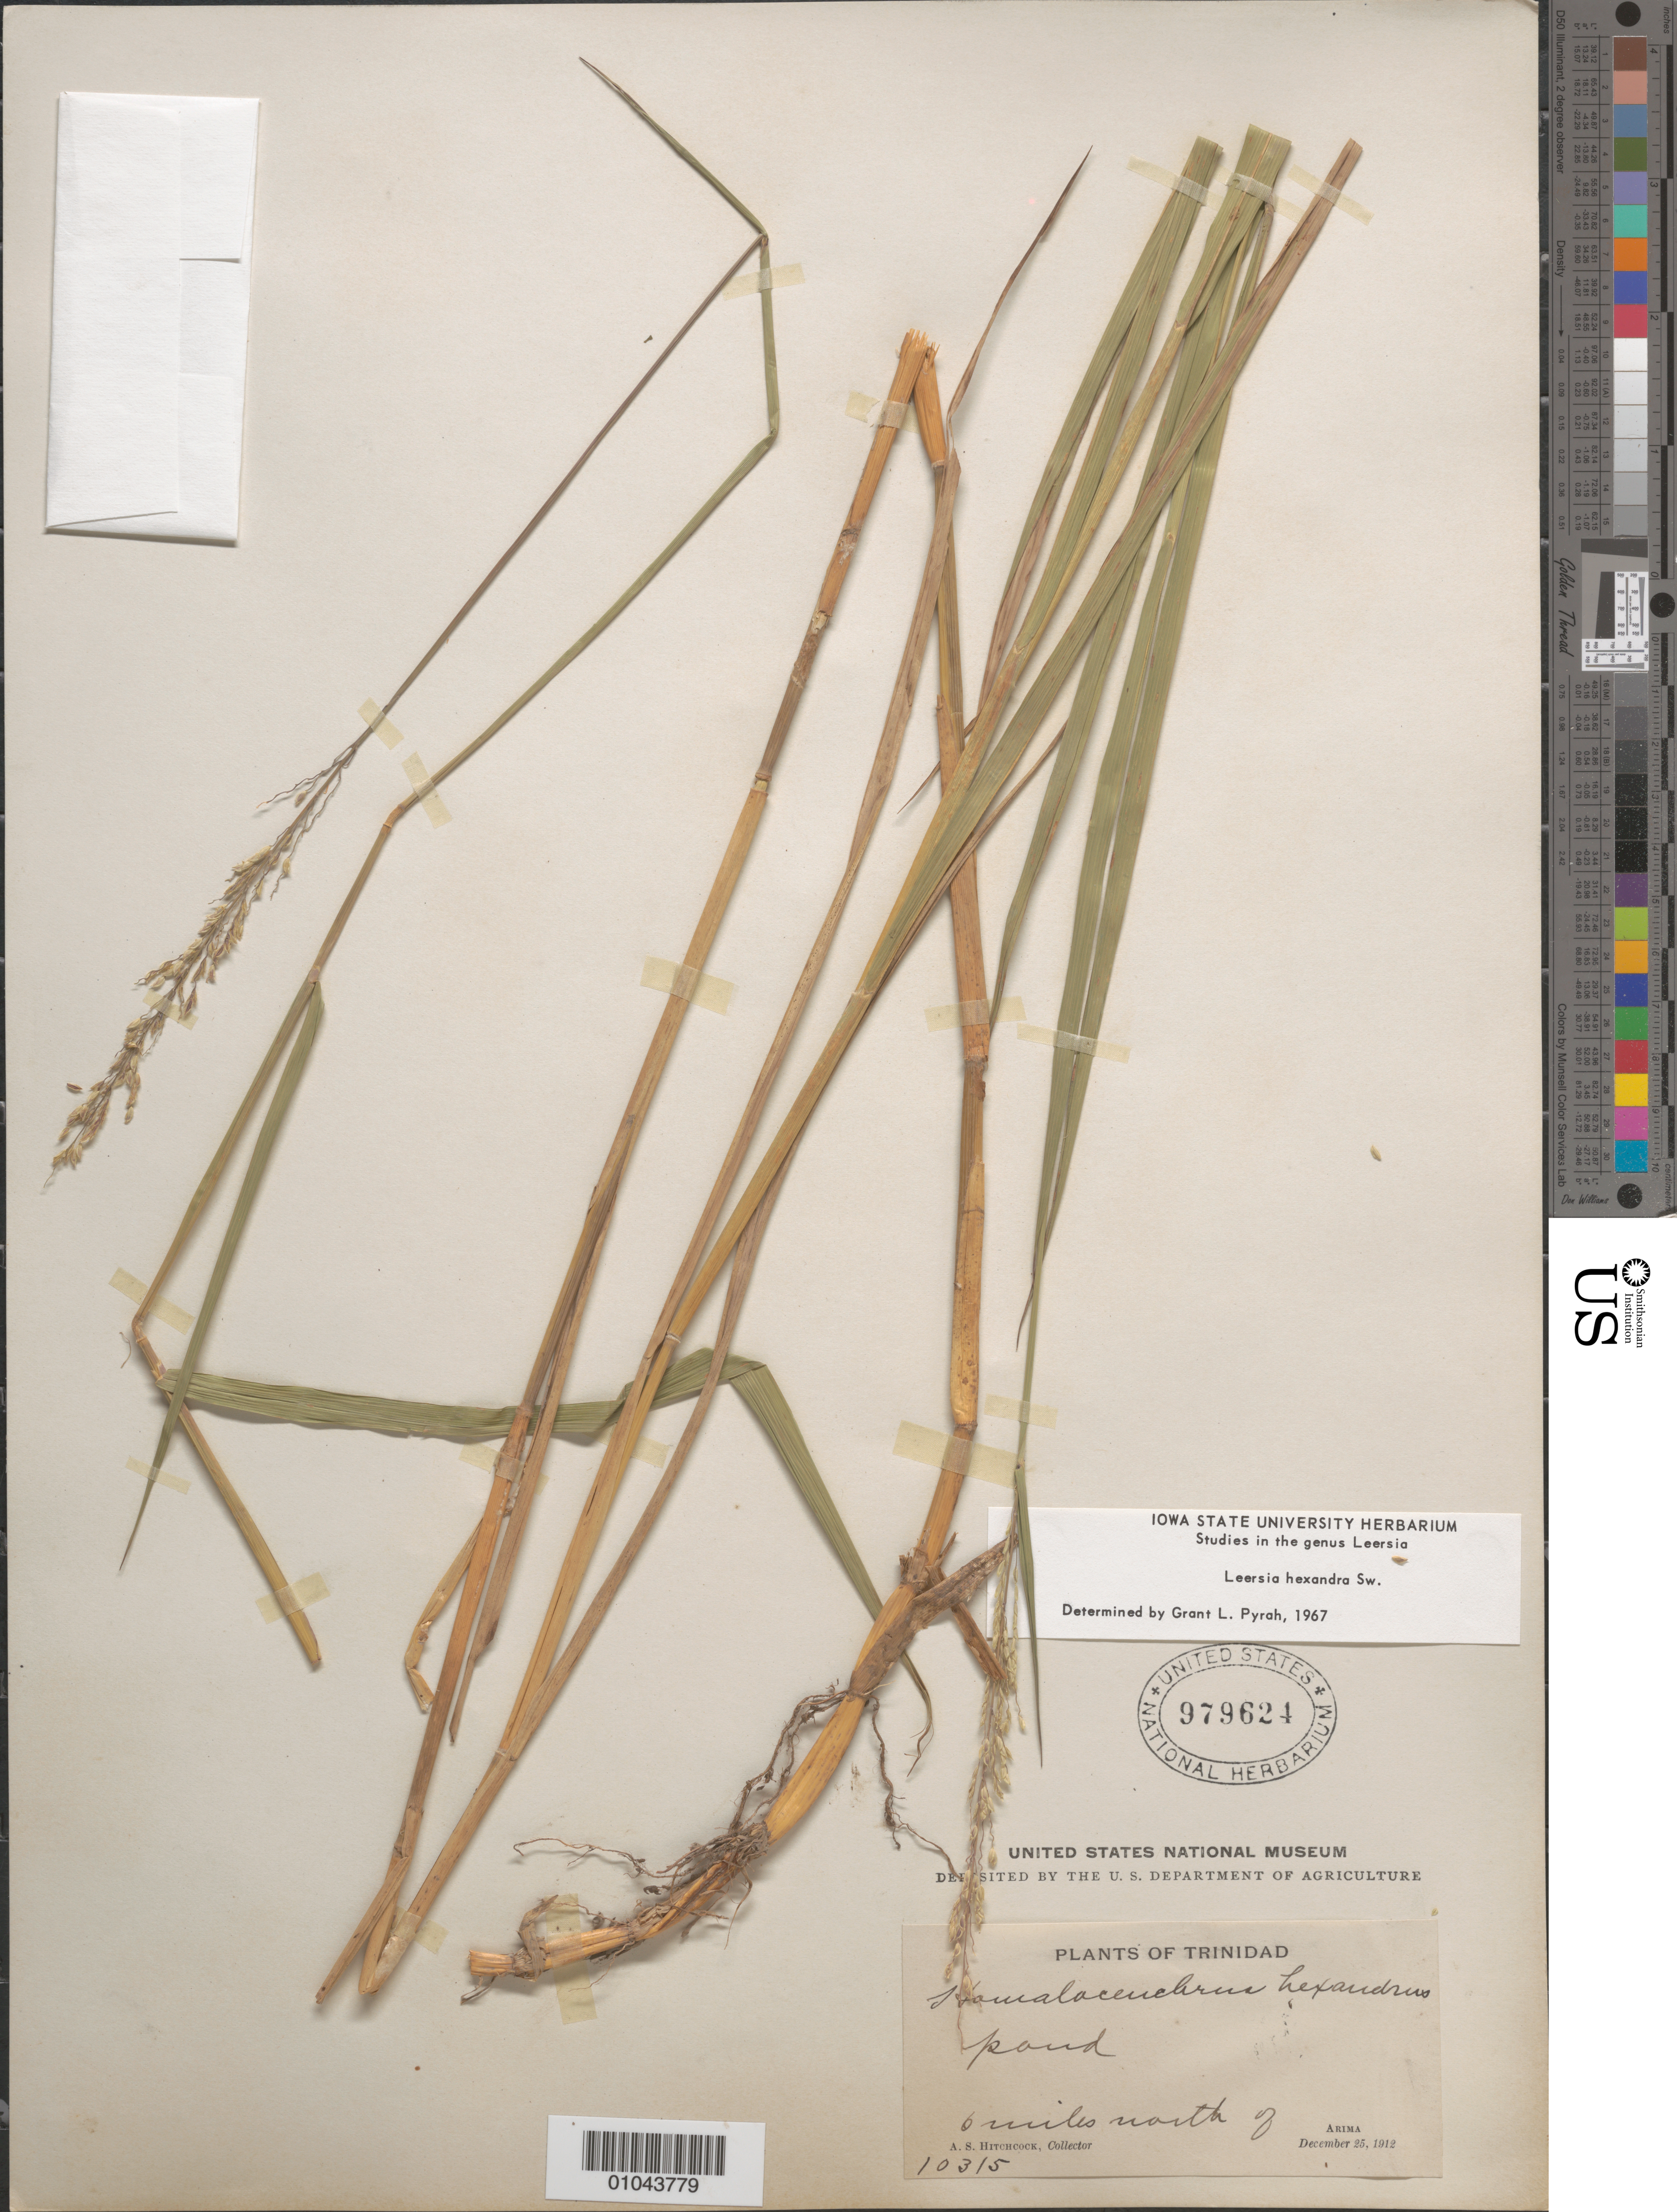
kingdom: Plantae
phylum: Tracheophyta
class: Liliopsida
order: Poales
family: Poaceae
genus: Leersia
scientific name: Leersia hexandra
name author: Sw.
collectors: A. S. Hitchcock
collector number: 10315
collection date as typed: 25 Dec 1912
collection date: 1912-12-25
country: Trinidad and Tobago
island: Trinidad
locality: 6 miles north of Arima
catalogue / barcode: US 979624